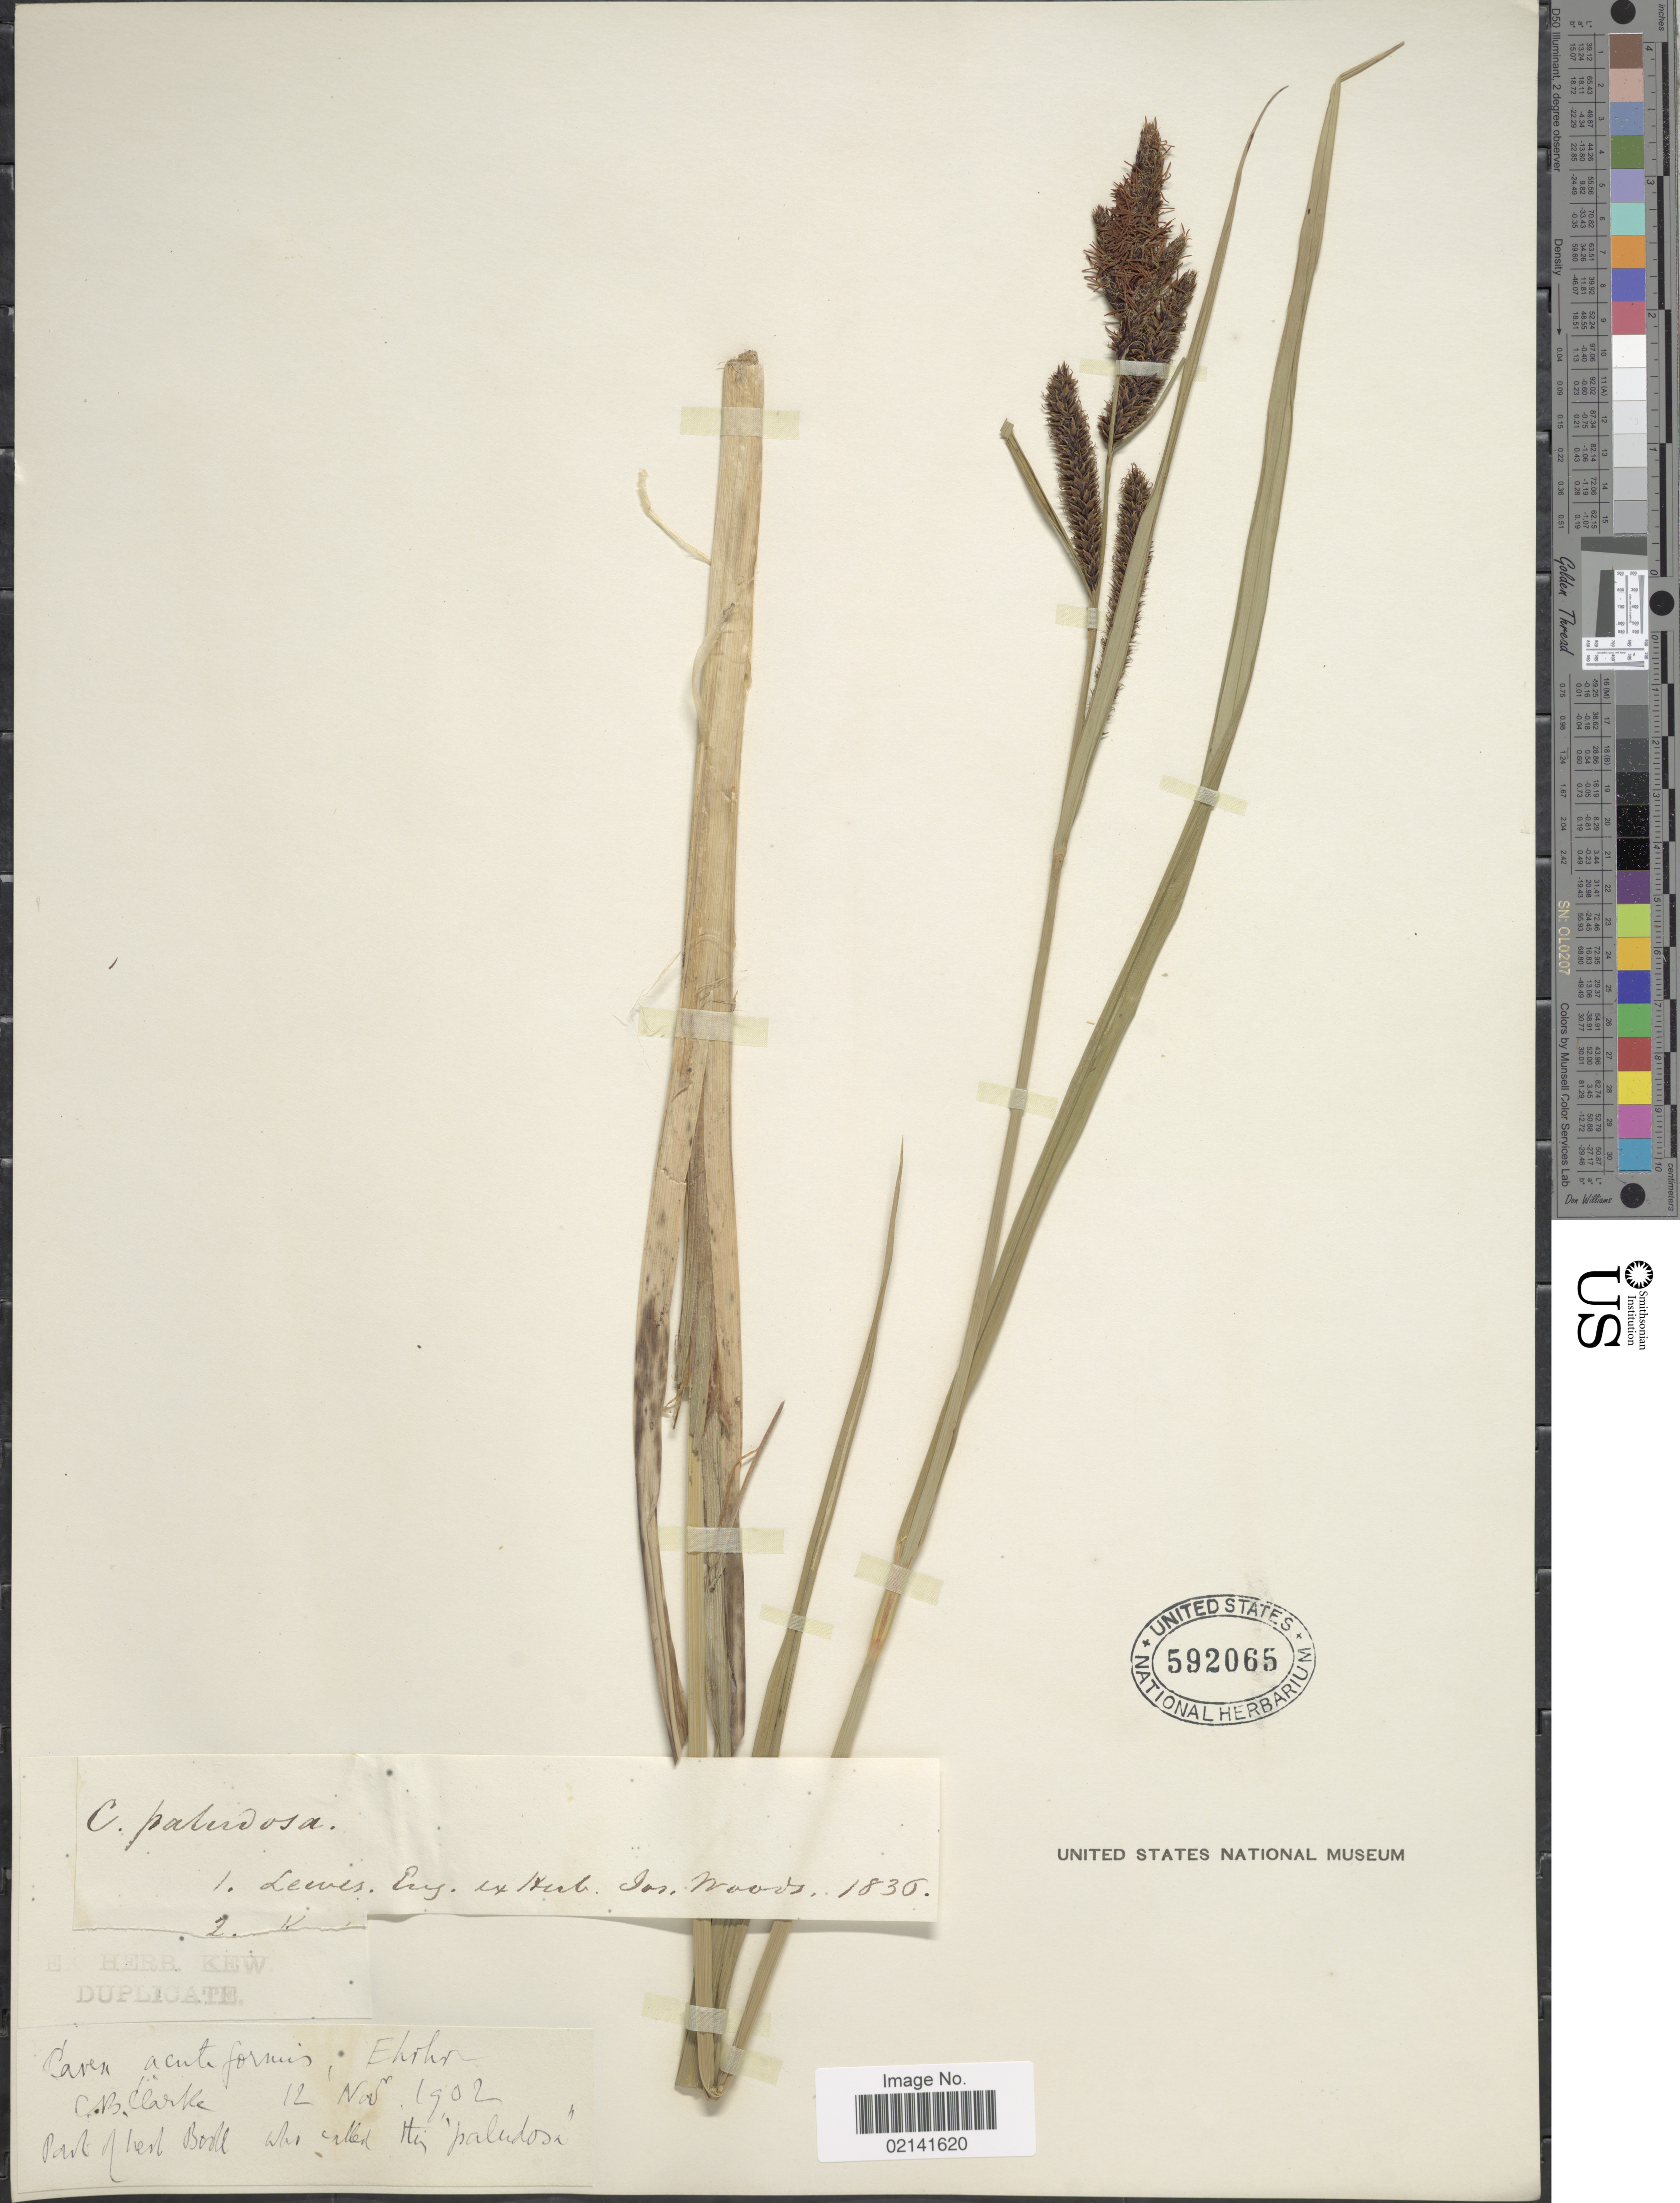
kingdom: Plantae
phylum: Tracheophyta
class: Liliopsida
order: Poales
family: Cyperaceae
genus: Carex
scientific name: Carex acutiformis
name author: Ehrh.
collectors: ex herb. Jos. Woods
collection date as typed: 12 Nov 1902 is date of determination by C.B. Clarke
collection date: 1836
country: United Kingdom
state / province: England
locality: Lewes, Eng.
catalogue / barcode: US 592065